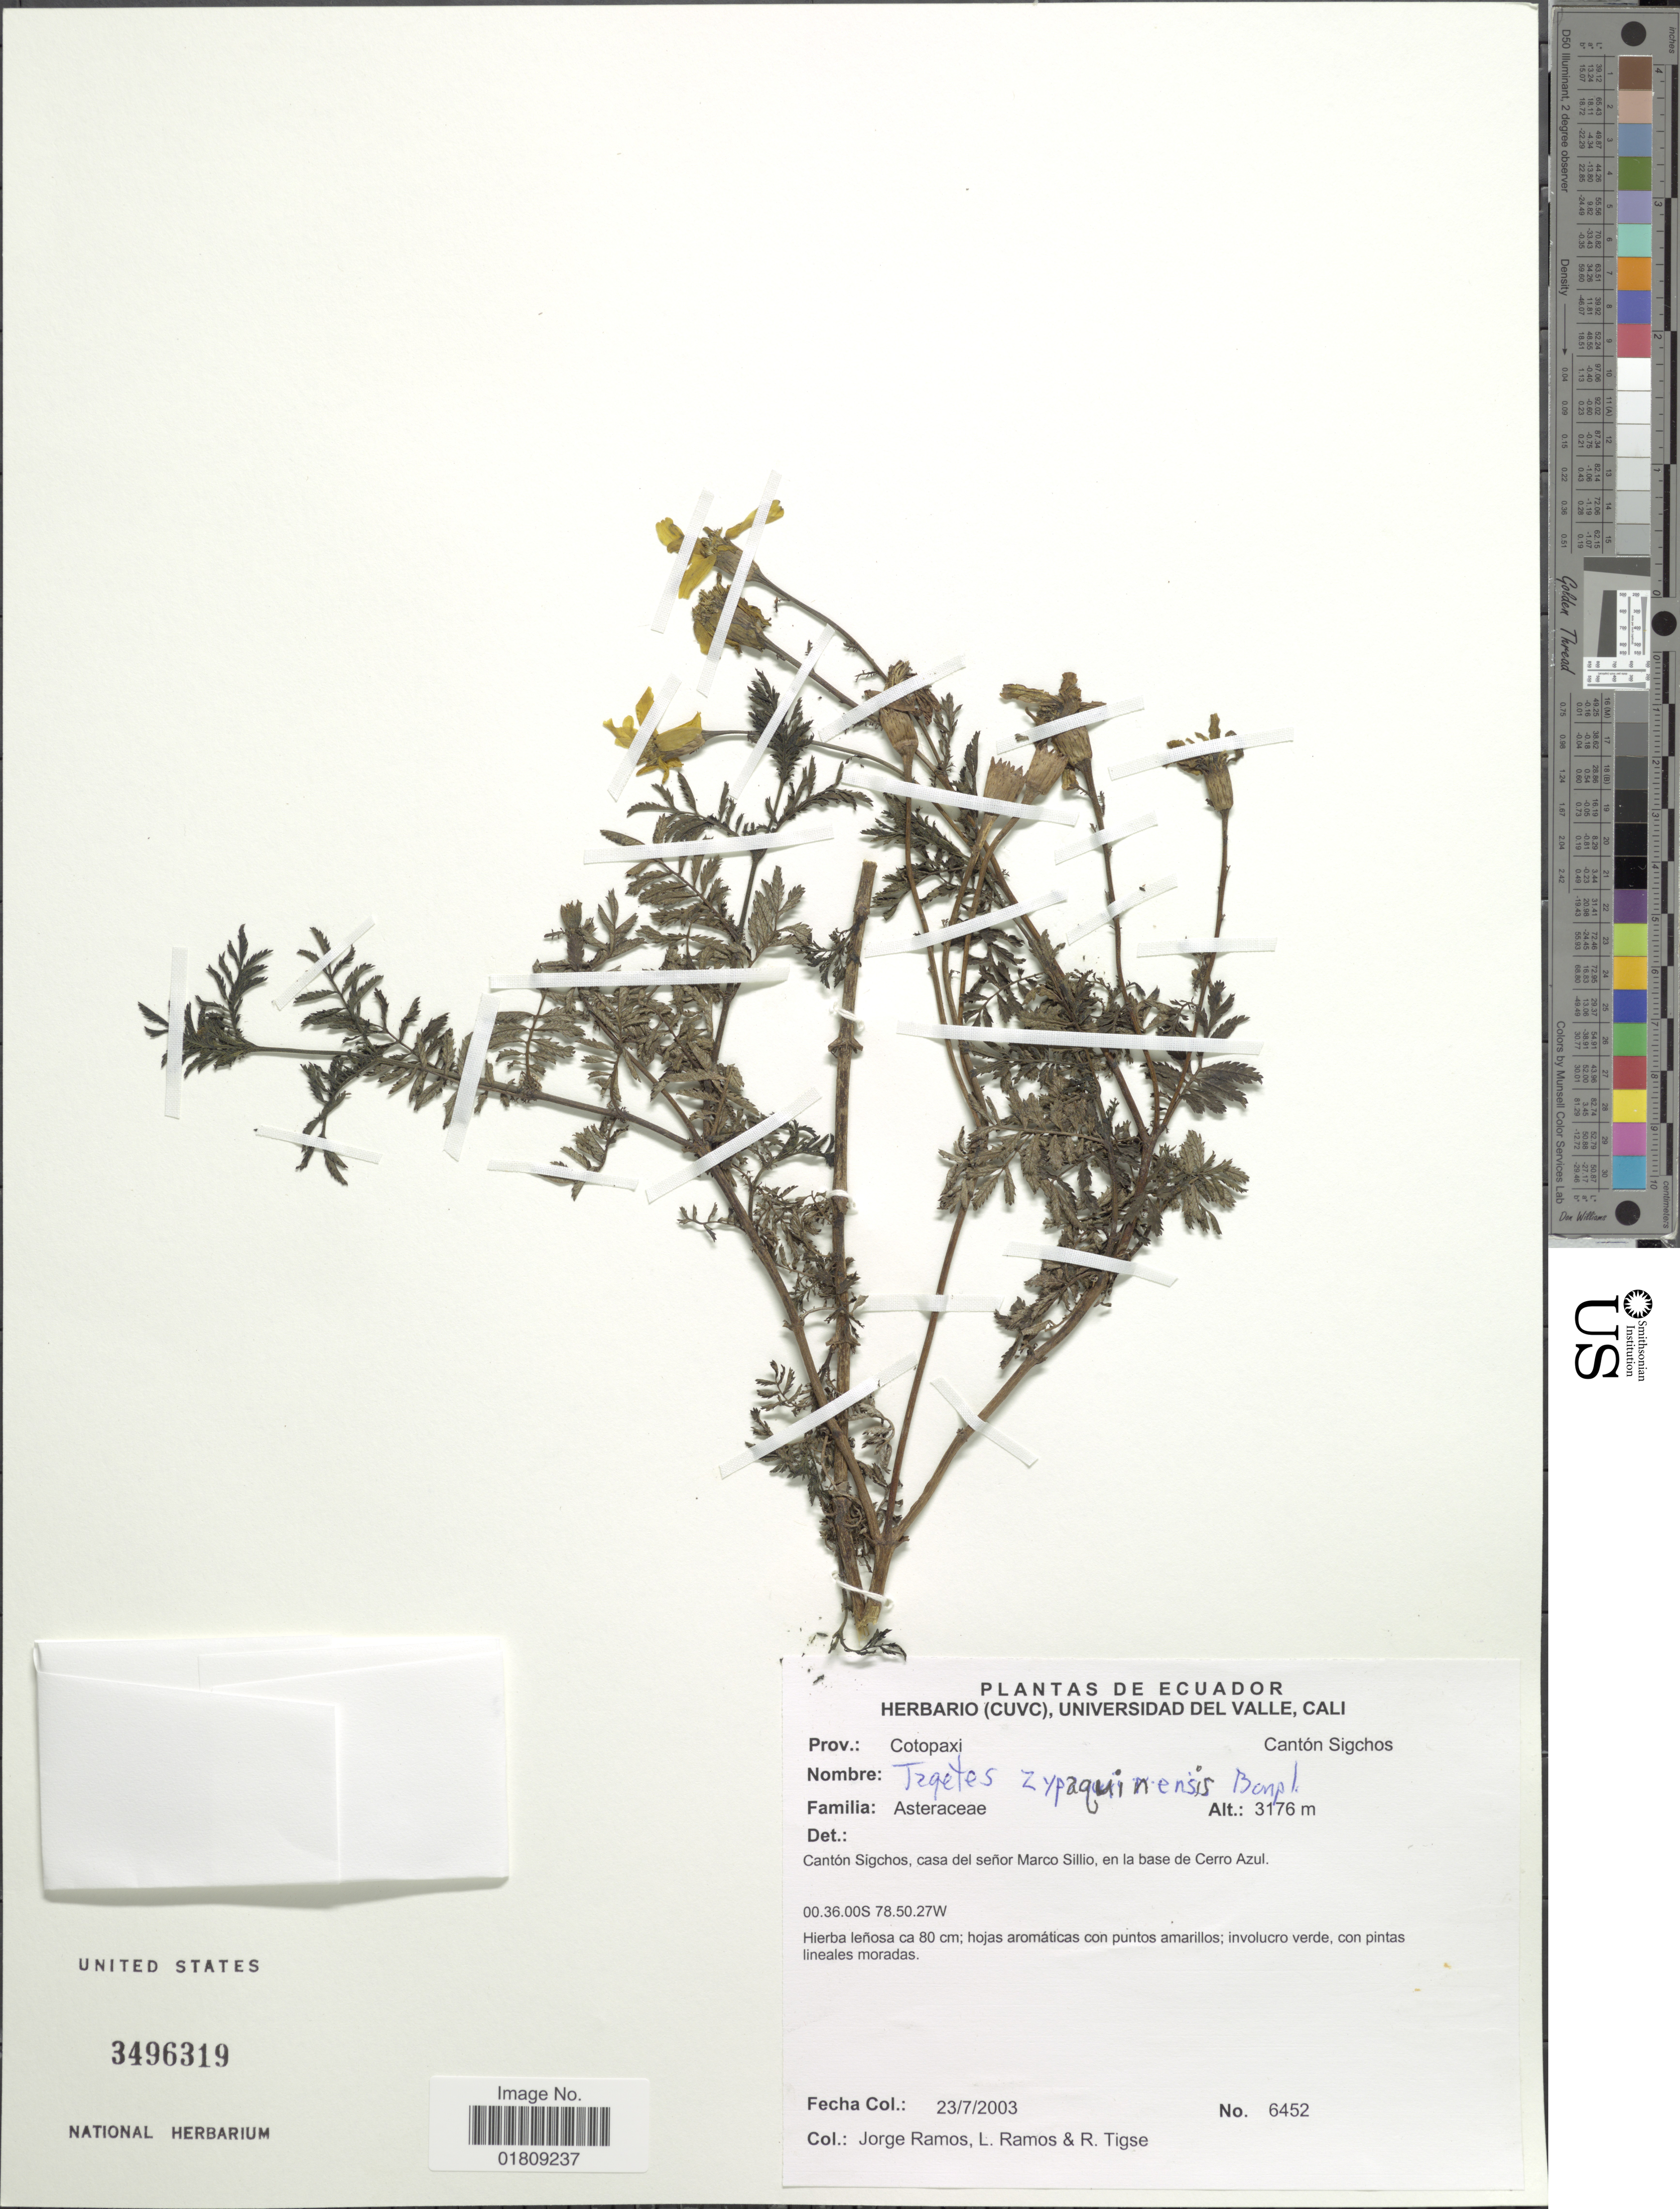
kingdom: Plantae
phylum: Tracheophyta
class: Magnoliopsida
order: Asterales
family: Asteraceae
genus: Tagetes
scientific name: Tagetes zypaquirensis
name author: Humb. & Bonpl.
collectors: J. Ramos, L. Ramos & R. Tigse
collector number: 6452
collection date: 2003-07-23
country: Ecuador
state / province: Cotopaxi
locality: Canton Sigchos, casa del senor Marco Sillio, en la base de Cerro Azul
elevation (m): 3176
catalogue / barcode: US 3496319